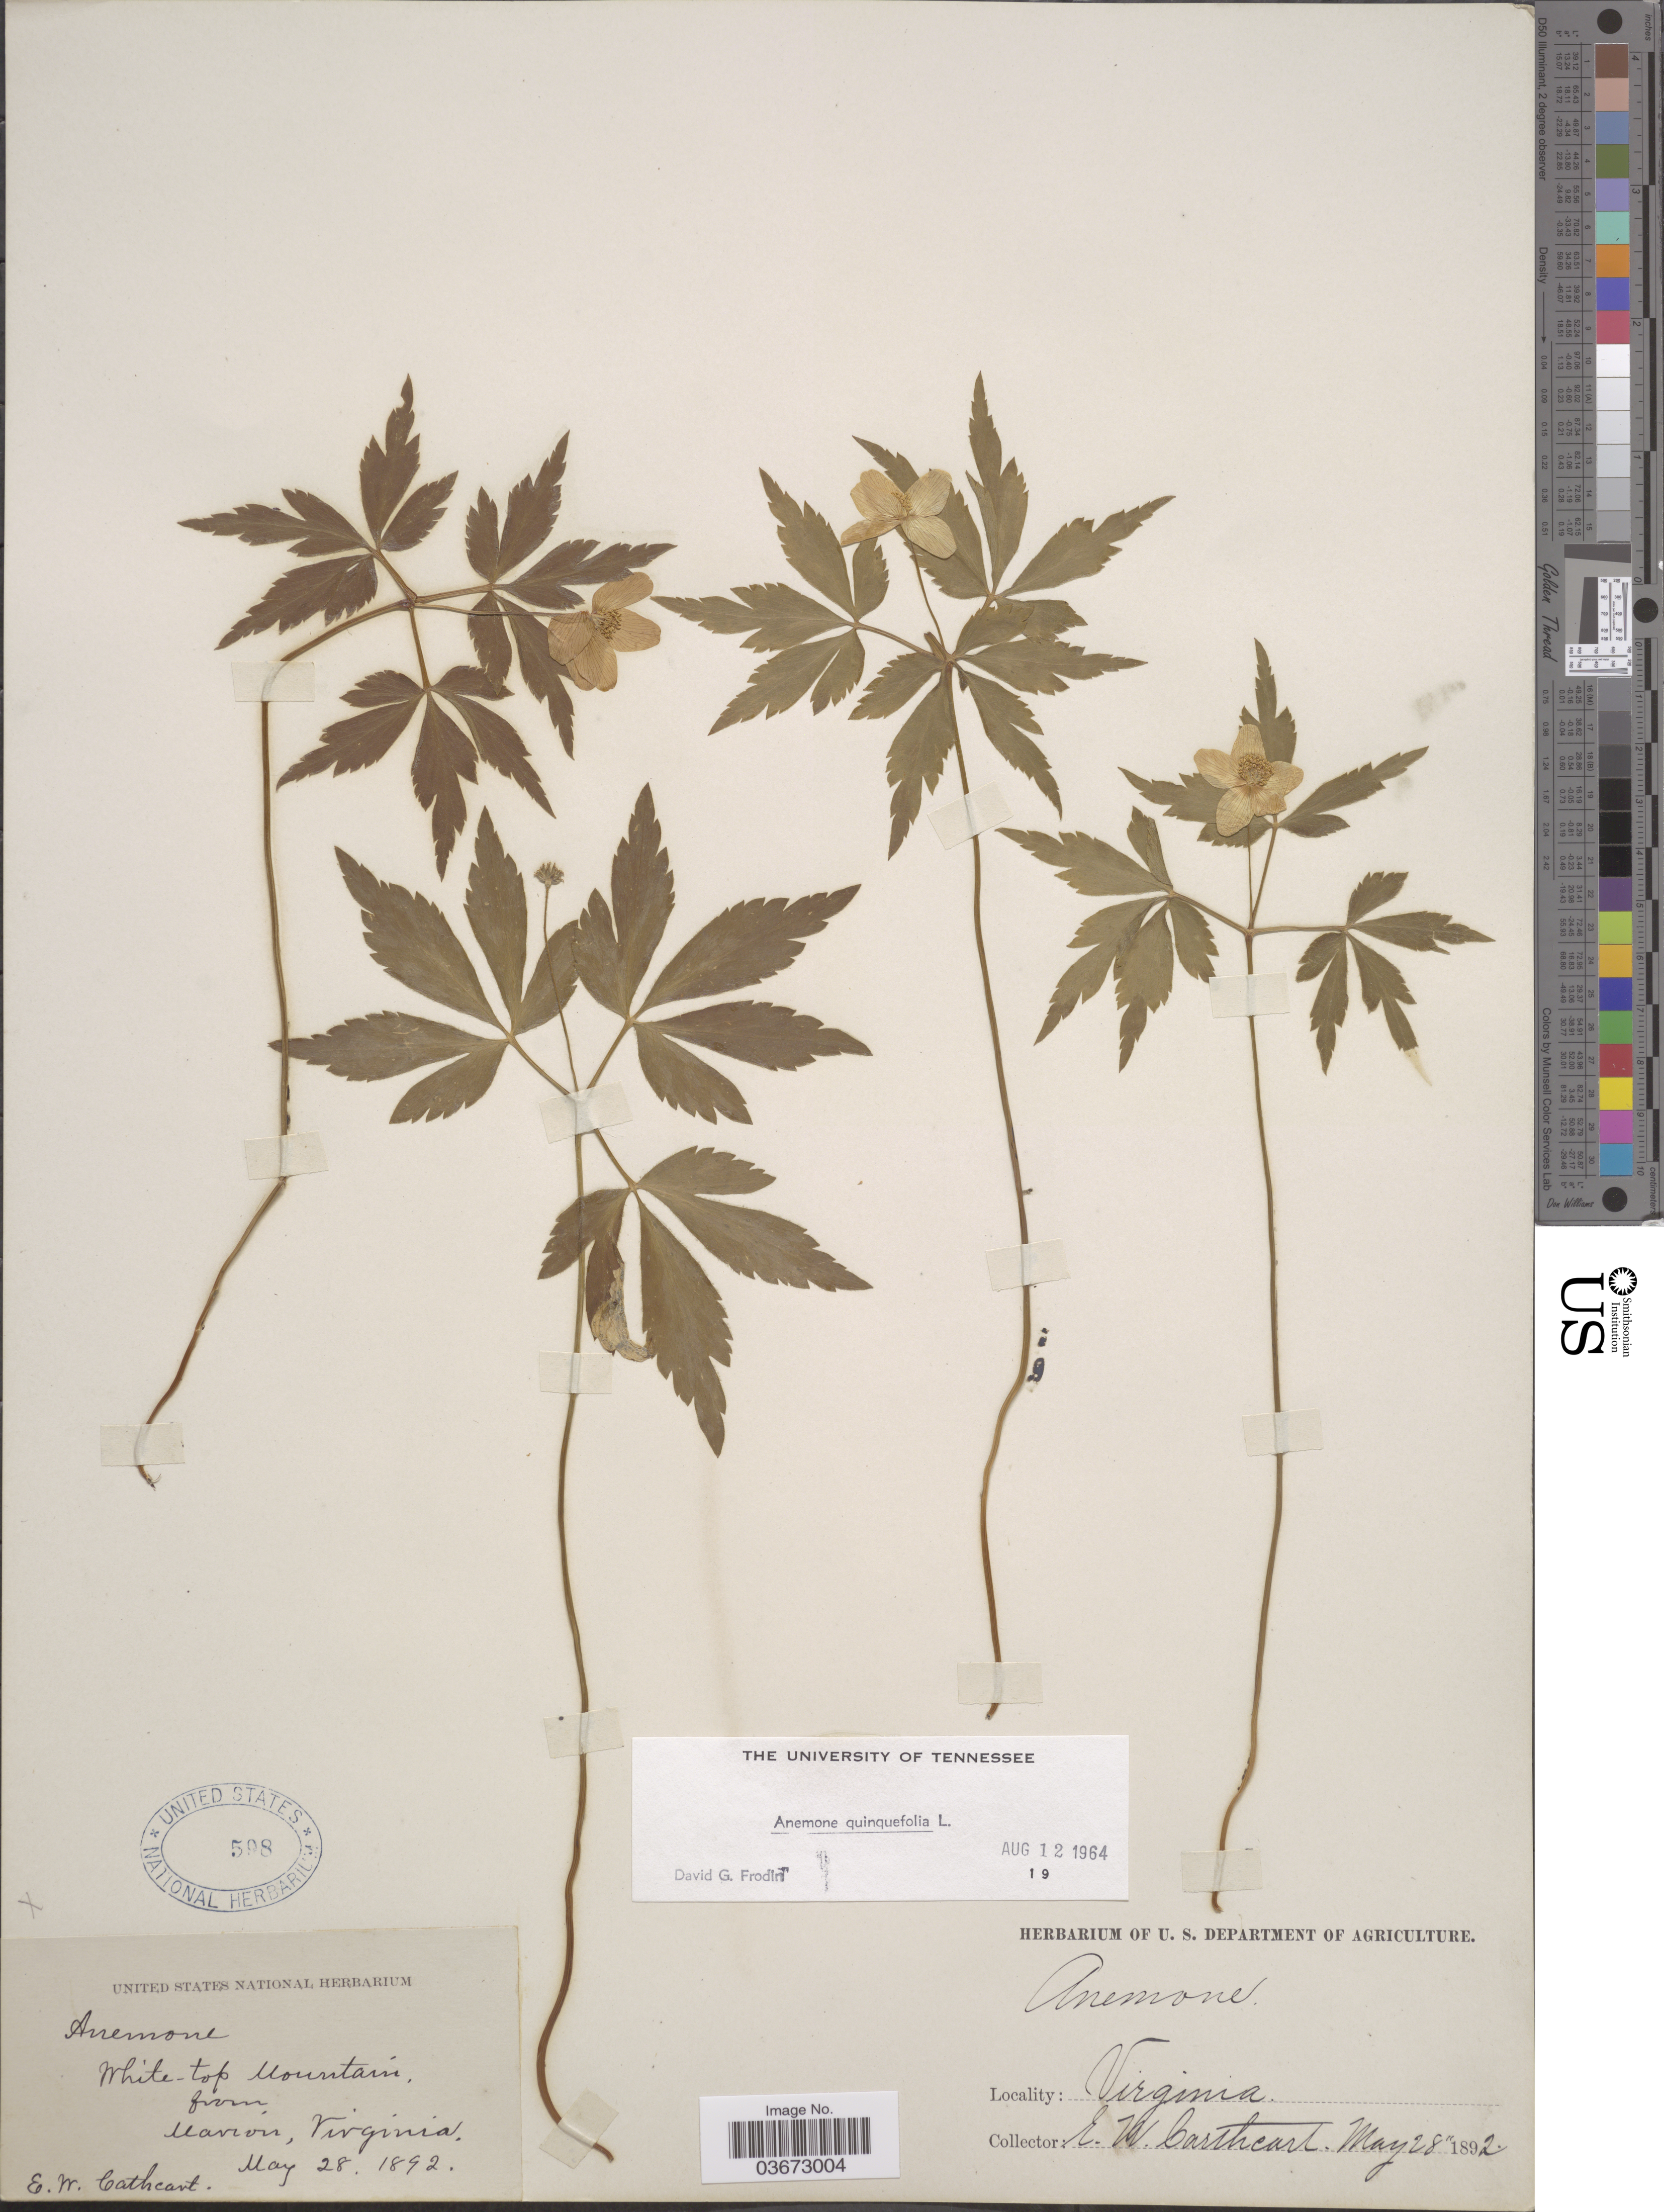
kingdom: Plantae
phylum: Tracheophyta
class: Magnoliopsida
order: Ranunculales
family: Ranunculaceae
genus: Anemone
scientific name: Anemone quinquefolia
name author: L.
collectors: E. Catheart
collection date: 1892-05-28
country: United States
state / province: Virginia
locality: White top Mountain, from Marion.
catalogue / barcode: US 598